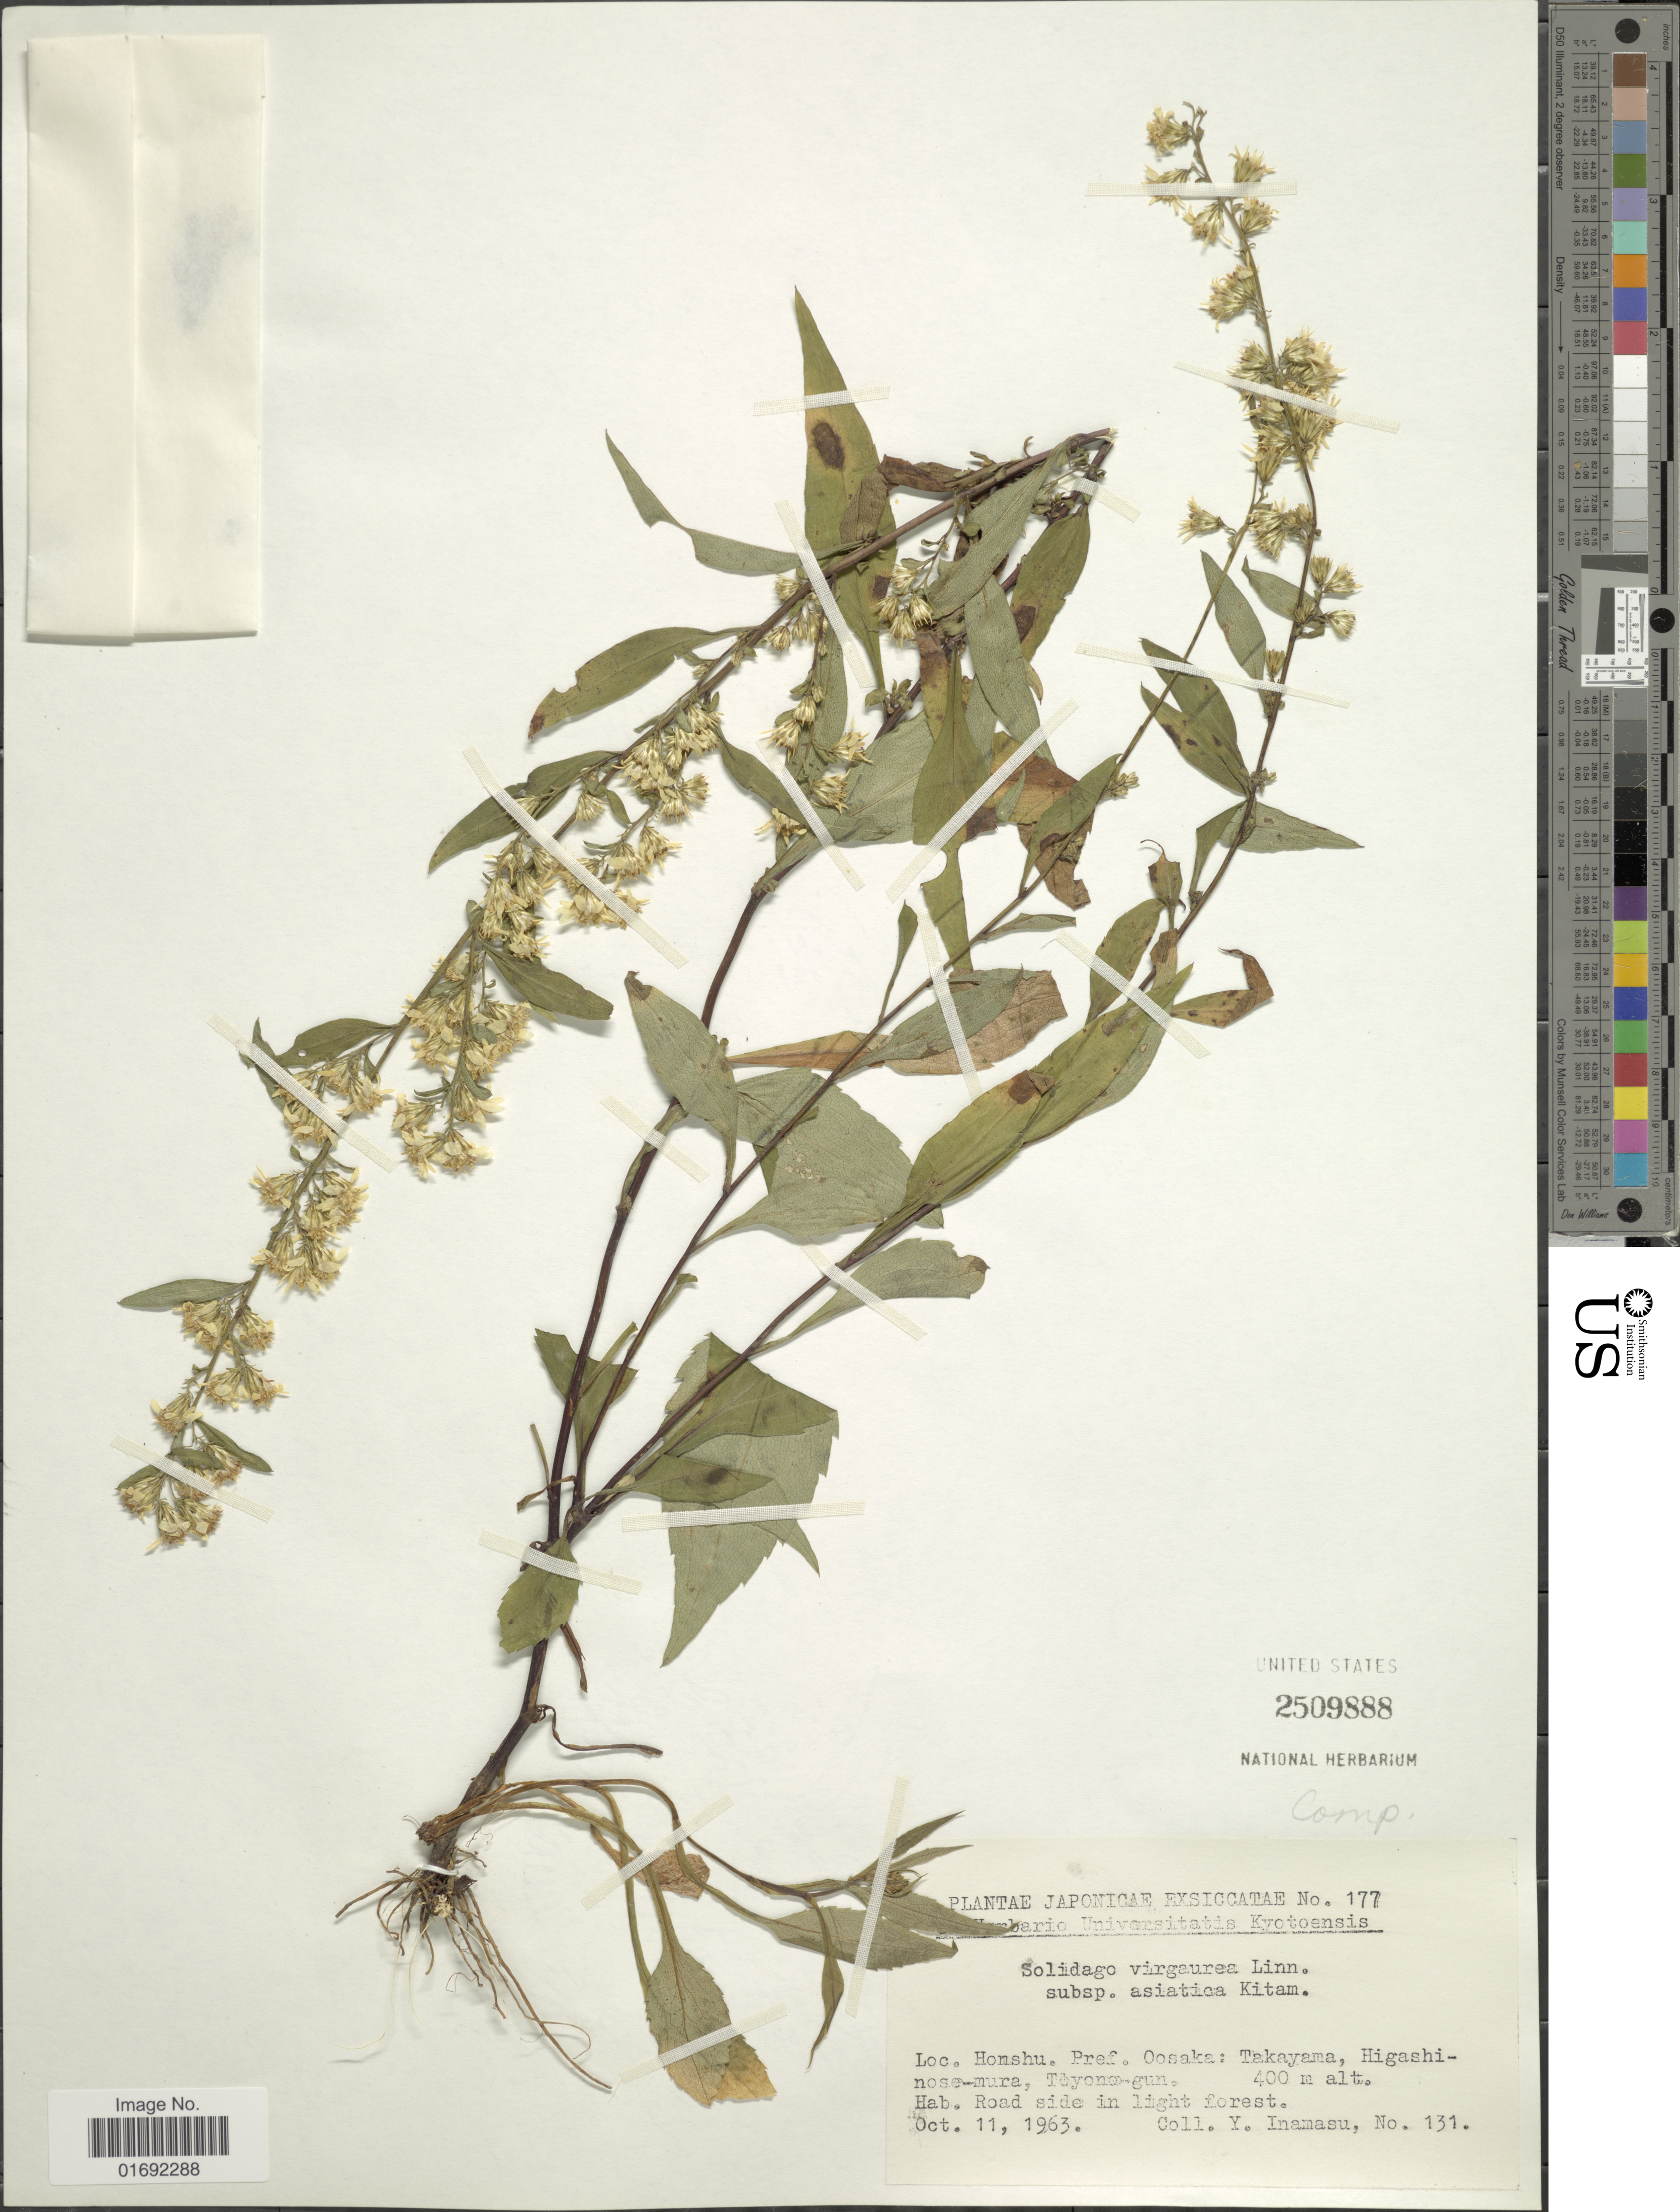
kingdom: Plantae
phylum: Tracheophyta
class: Magnoliopsida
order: Asterales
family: Asteraceae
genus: Solidago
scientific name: Solidago virgaurea var. asiatica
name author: Nakai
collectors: Y. Inamasu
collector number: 131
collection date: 1963-10-11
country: Japan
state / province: Osaka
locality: Honshu Pref., Oosaka, Takayama, Higashi-nose-mur, Toyono-gun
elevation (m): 400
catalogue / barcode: US 2509888